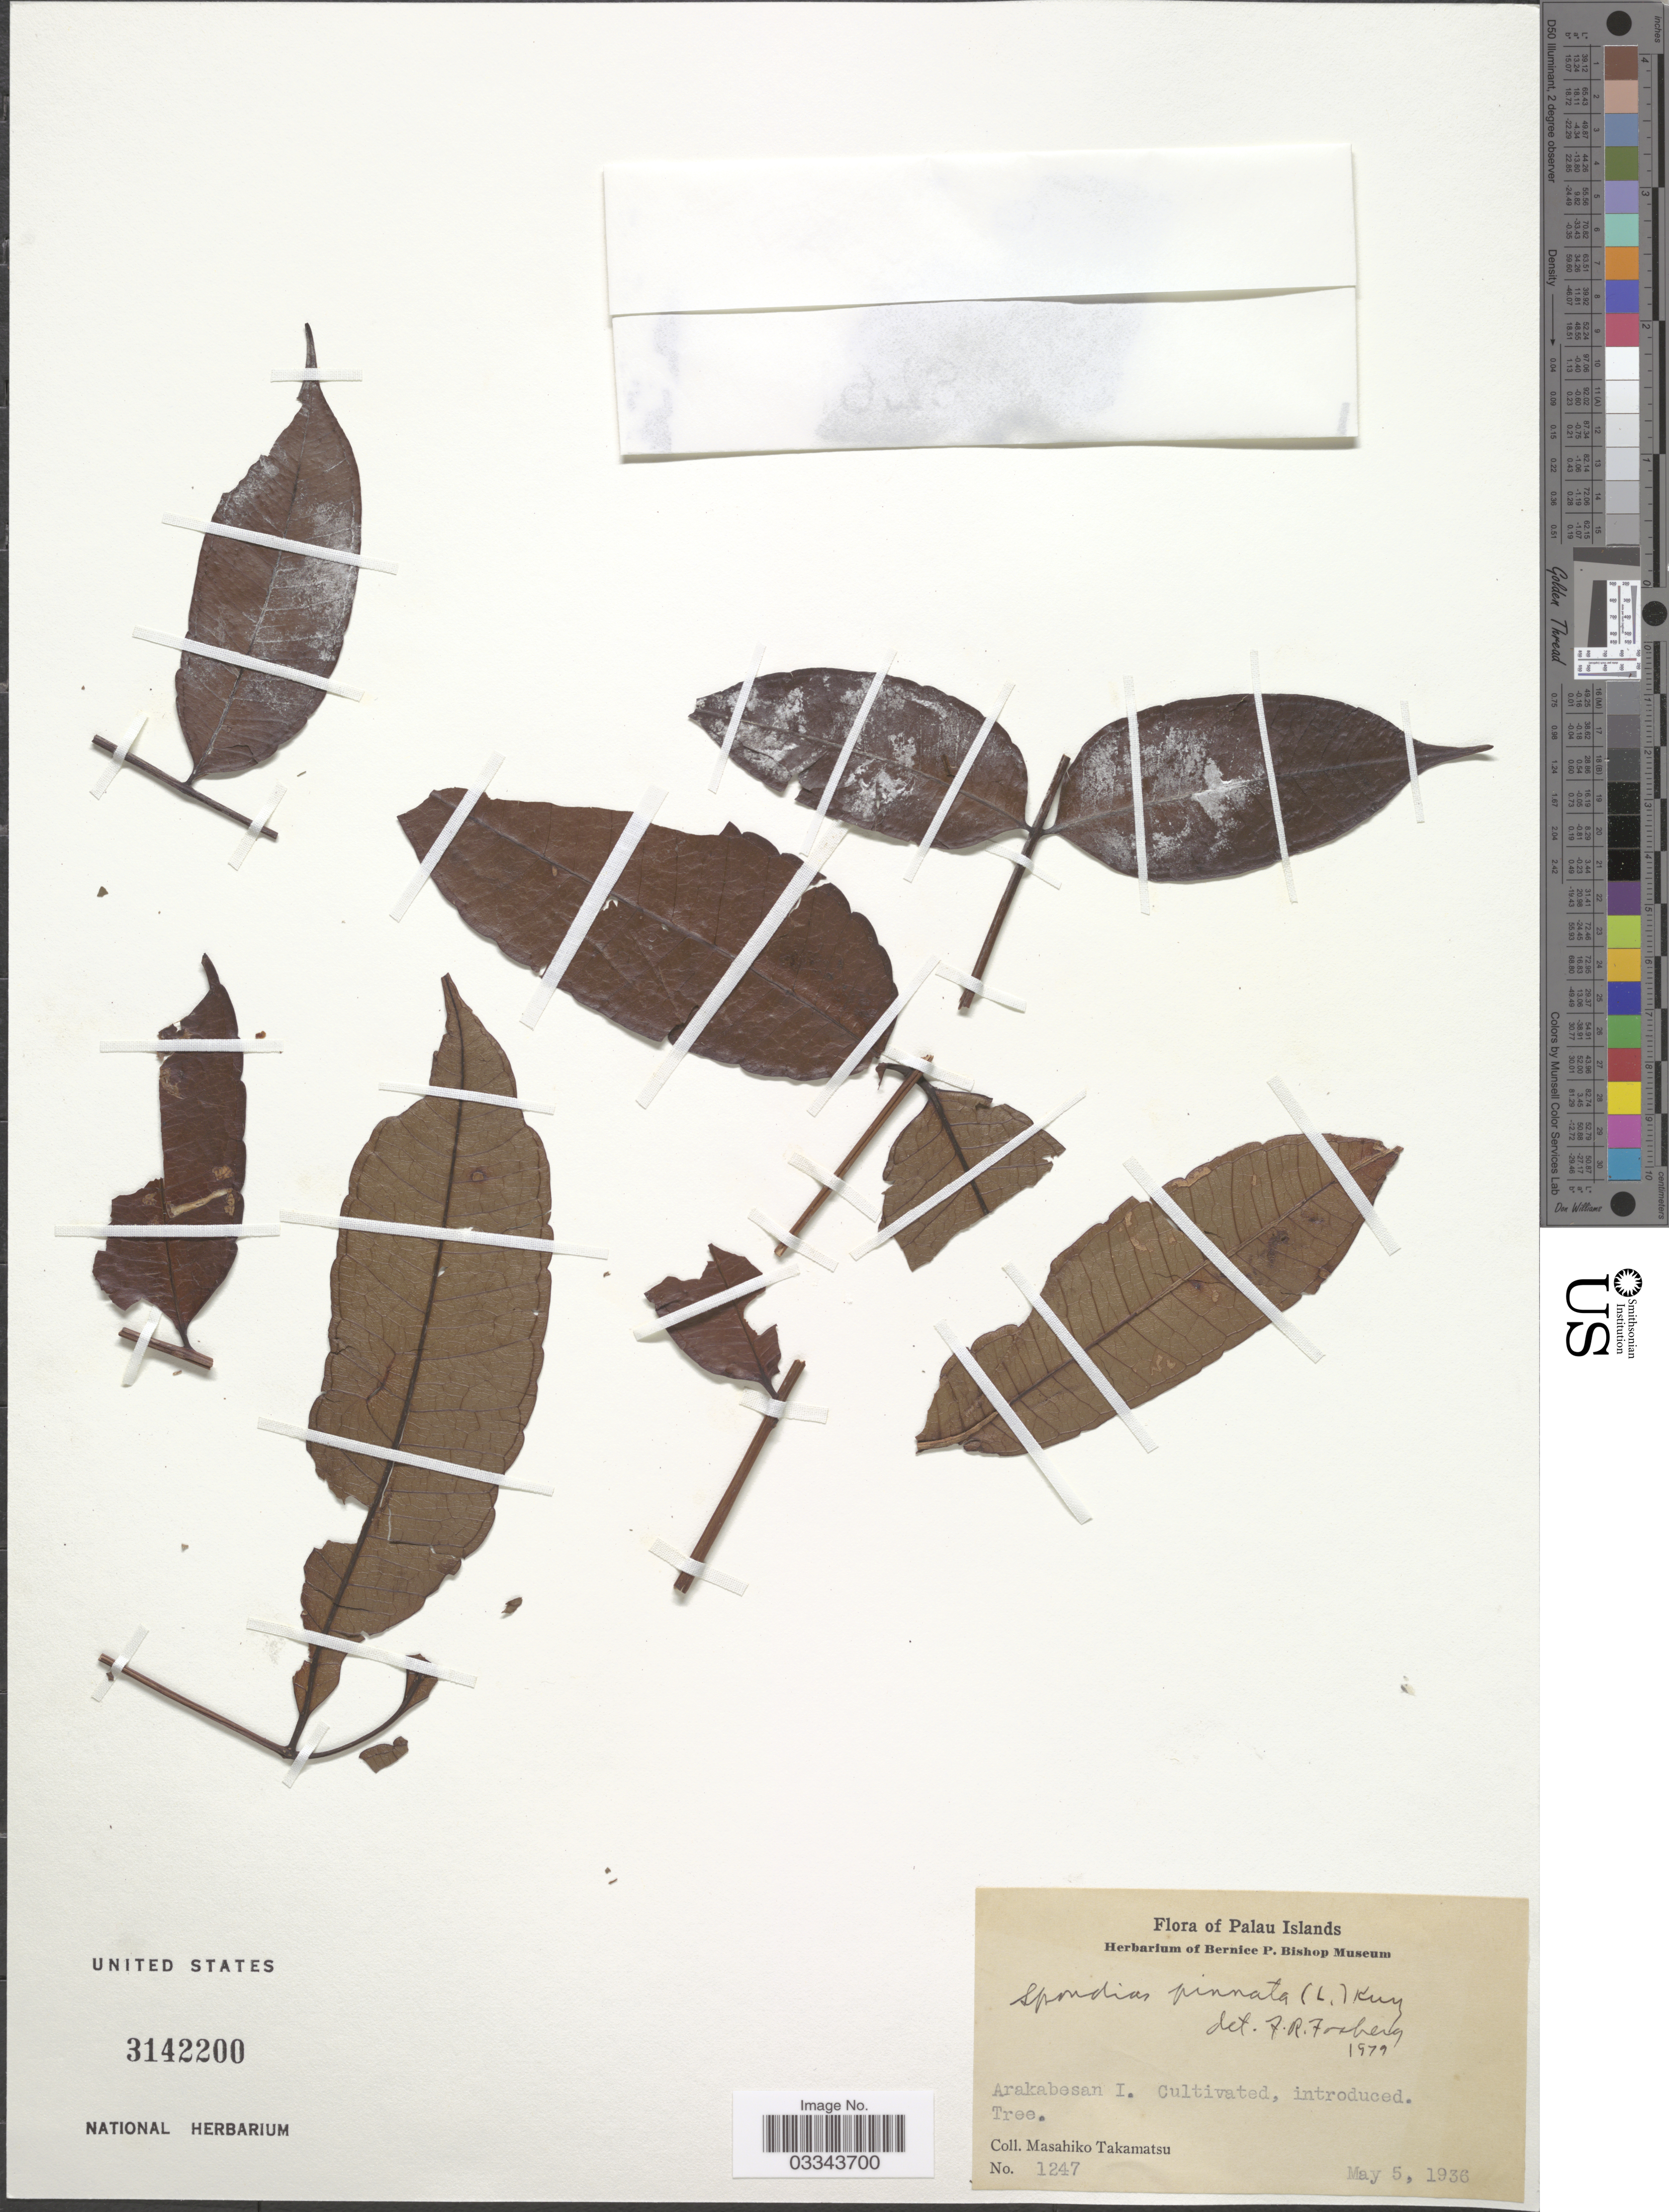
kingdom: Plantae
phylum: Tracheophyta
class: Magnoliopsida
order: Sapindales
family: Anacardiaceae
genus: Spondias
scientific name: Spondias pinnata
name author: (L. f.) Kurz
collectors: M. Takamatsu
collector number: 1247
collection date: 1936-05-05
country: Palau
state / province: Koror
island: Ngerekebesang [Arakabesan]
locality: Palau Islands. Arakabesan I.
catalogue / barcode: US 3142200